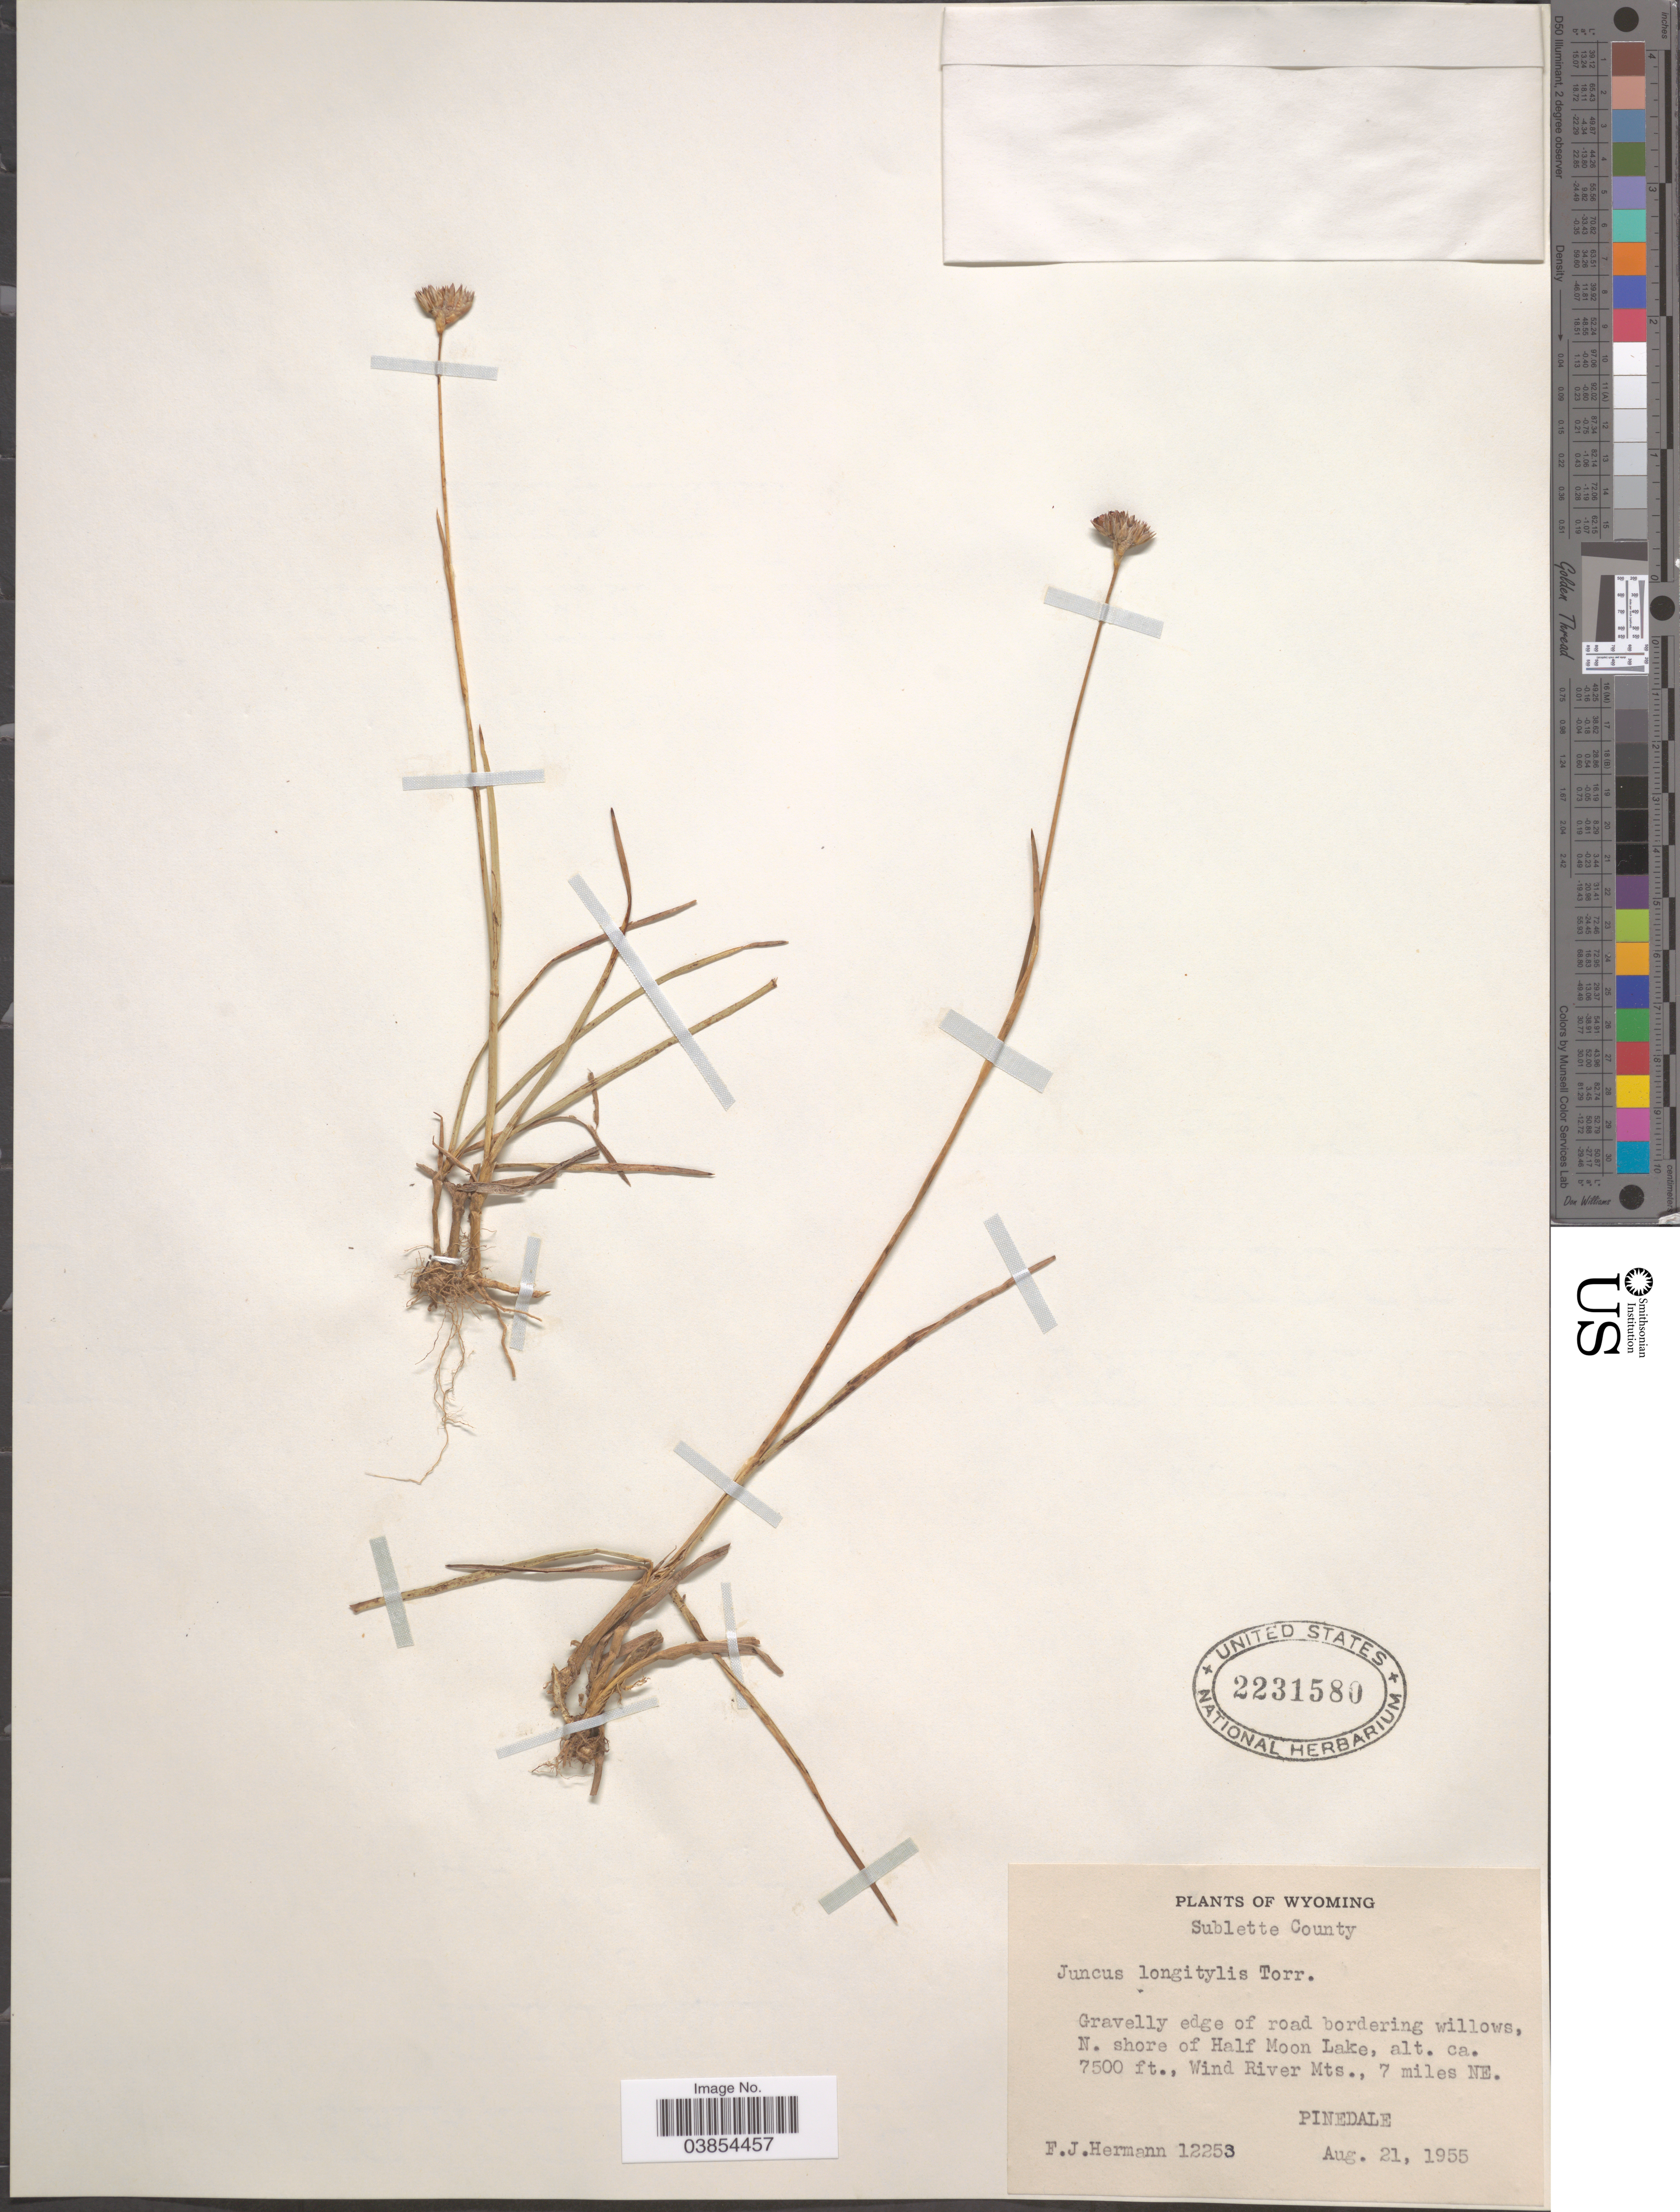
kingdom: Plantae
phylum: Tracheophyta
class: Liliopsida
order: Poales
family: Juncaceae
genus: Juncus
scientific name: Juncus longistylis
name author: Torr.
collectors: F. J. Hermann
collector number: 12253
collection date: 1955-08-21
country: United States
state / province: Wyoming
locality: Sublette County. Gravelly edge of road bordering willows, N. shore of Half Moon Lake, Wind River Mts., 7 miles NE. Pinedale.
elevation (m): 2286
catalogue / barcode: US 2231580